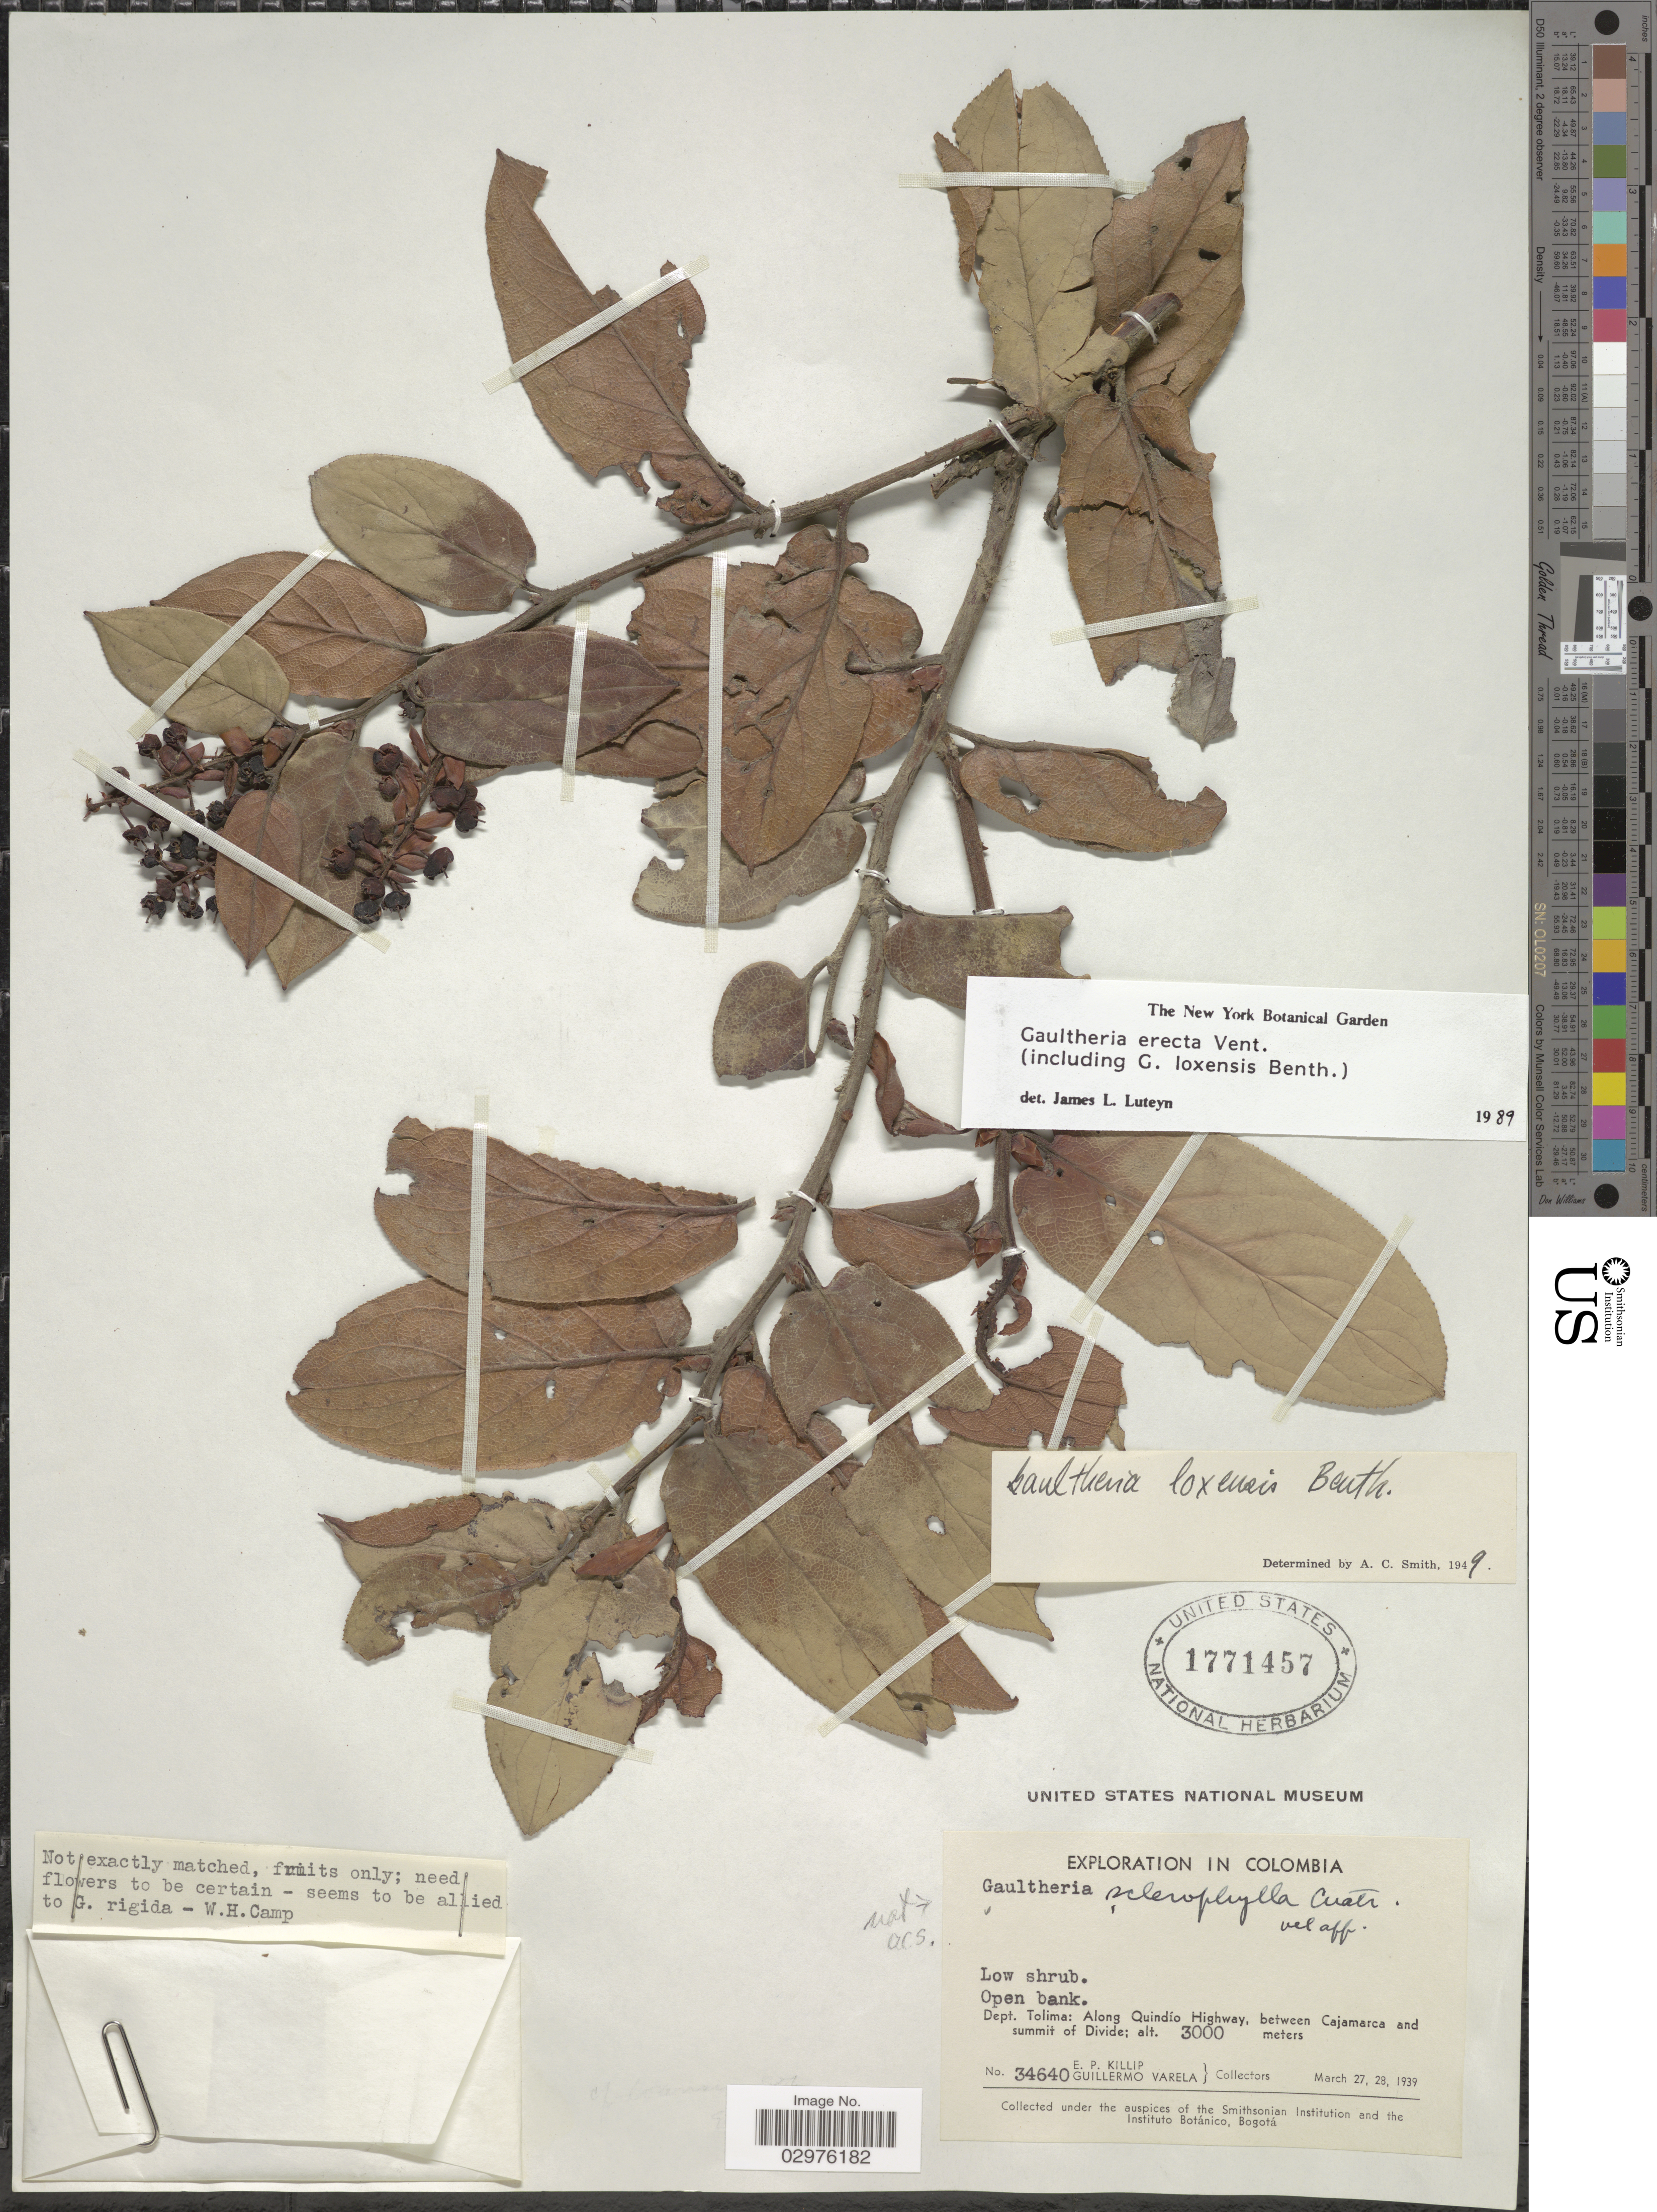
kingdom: Plantae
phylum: Tracheophyta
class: Magnoliopsida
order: Ericales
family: Ericaceae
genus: Gaultheria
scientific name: Gaultheria erecta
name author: Vent.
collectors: E. P. Killip & G. Varela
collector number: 34640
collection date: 1939-03-27/1939-03-28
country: Colombia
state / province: Tolima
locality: Dept. Tolima: Along Quindio Highway, between Cajamarca and summit of Divide.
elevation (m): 3000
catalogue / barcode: US 1771457